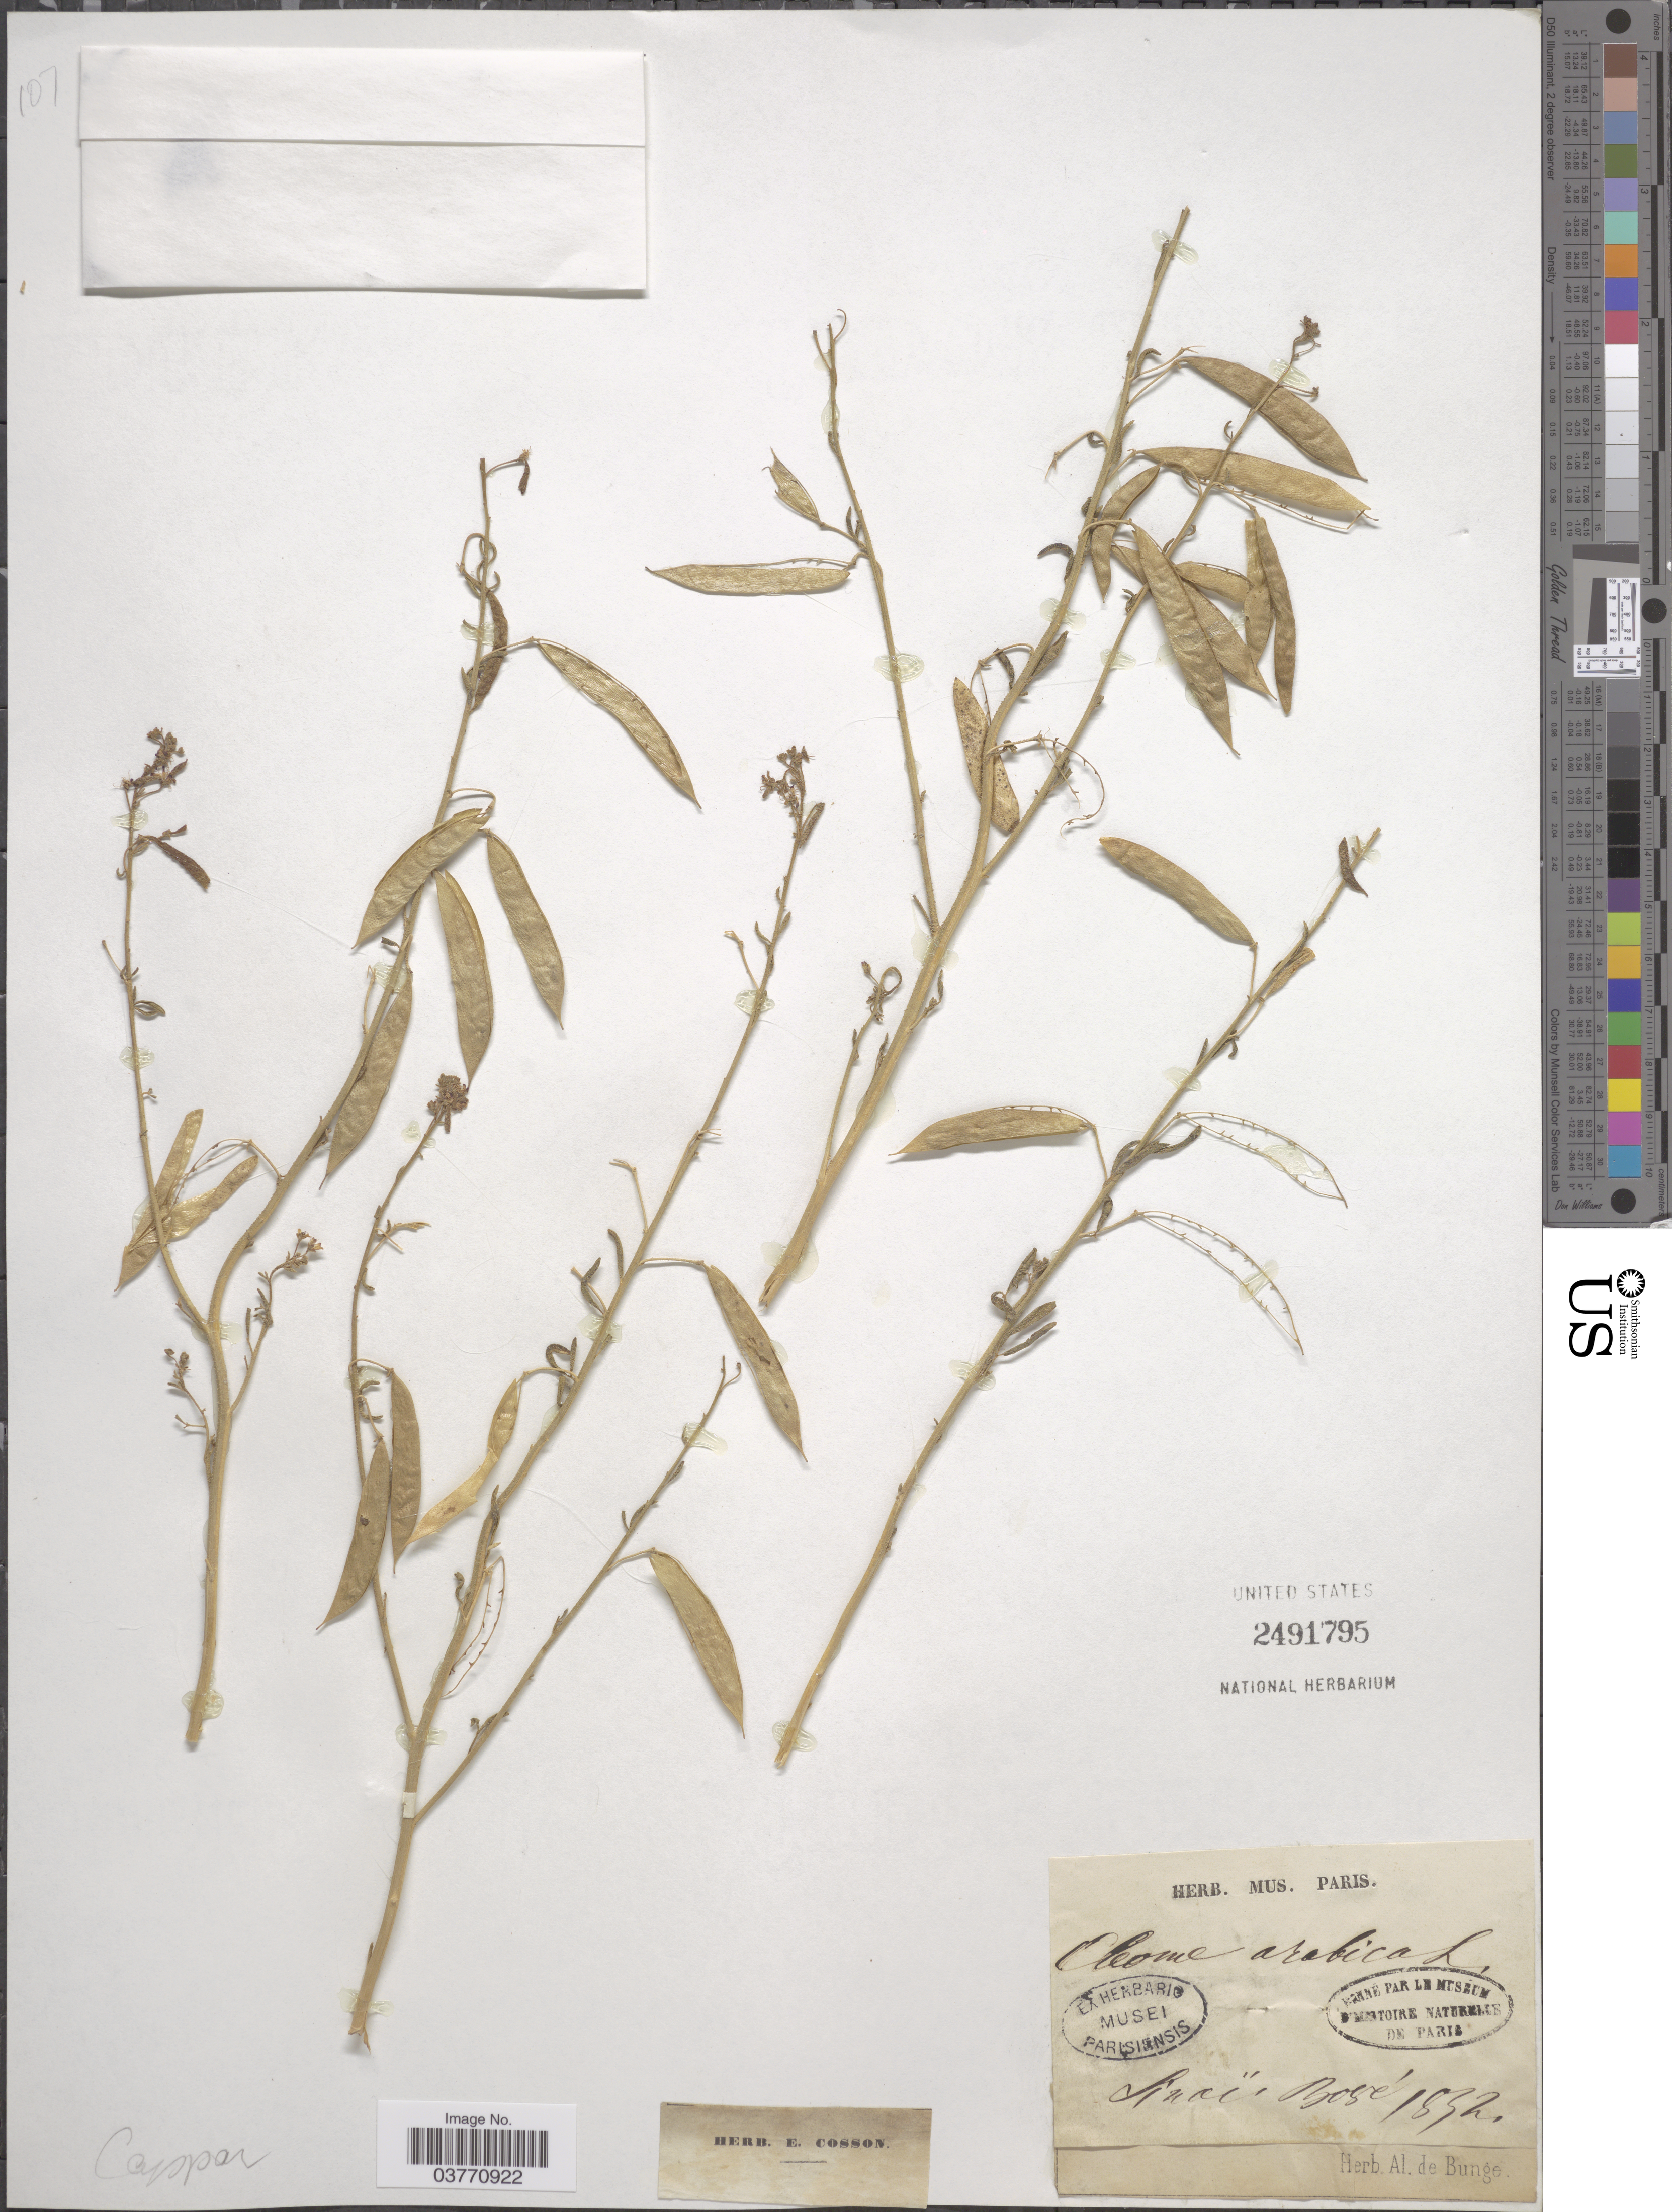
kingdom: Plantae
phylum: Tracheophyta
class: Magnoliopsida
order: Brassicales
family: Cleomaceae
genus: Cleome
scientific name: Cleome arabica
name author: L.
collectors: ex herb. Bunge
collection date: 1852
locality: Sinaï Bose. [interpreted] [unsure placement]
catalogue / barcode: US 2491795